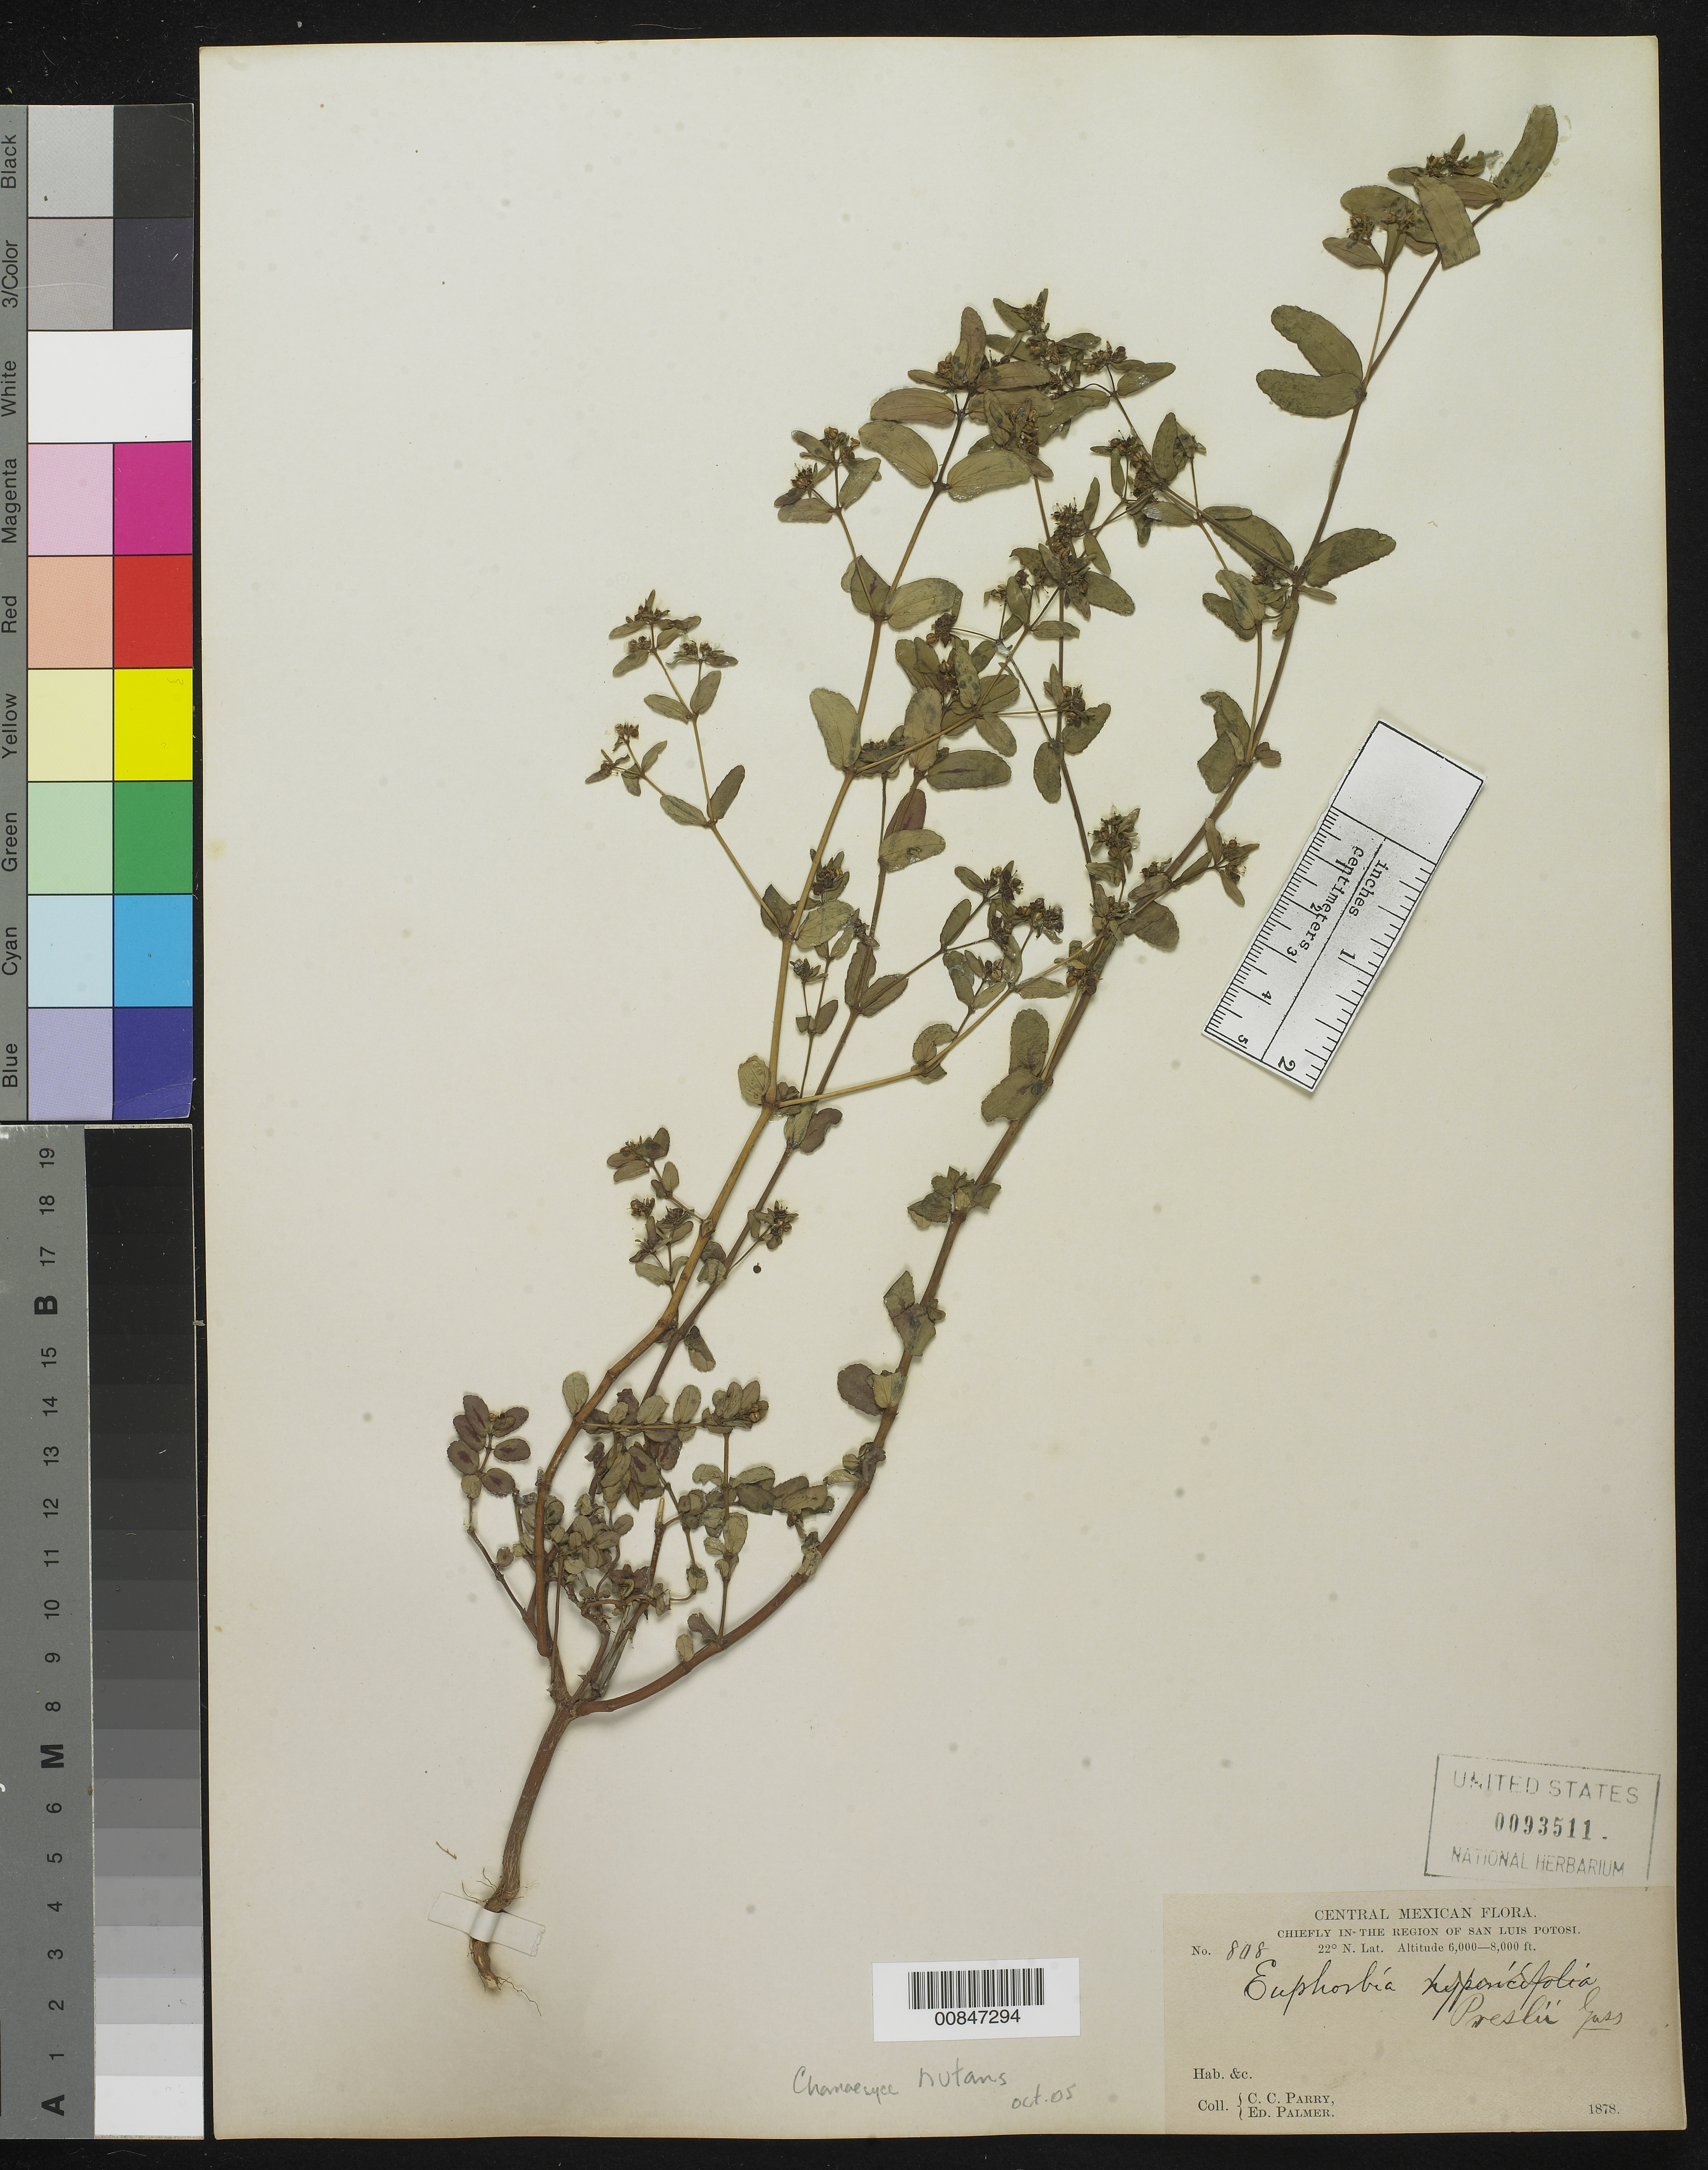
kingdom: Plantae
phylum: Tracheophyta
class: Magnoliopsida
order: Malpighiales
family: Euphorbiaceae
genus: Euphorbia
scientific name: Euphorbia nutans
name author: Lag.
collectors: C. C. Parry & E. Palmer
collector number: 808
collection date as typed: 1878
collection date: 1878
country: Mexico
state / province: San Luis Potosí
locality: Chiefly in the region of San Luis Potosí.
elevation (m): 1829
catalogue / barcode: US 93511